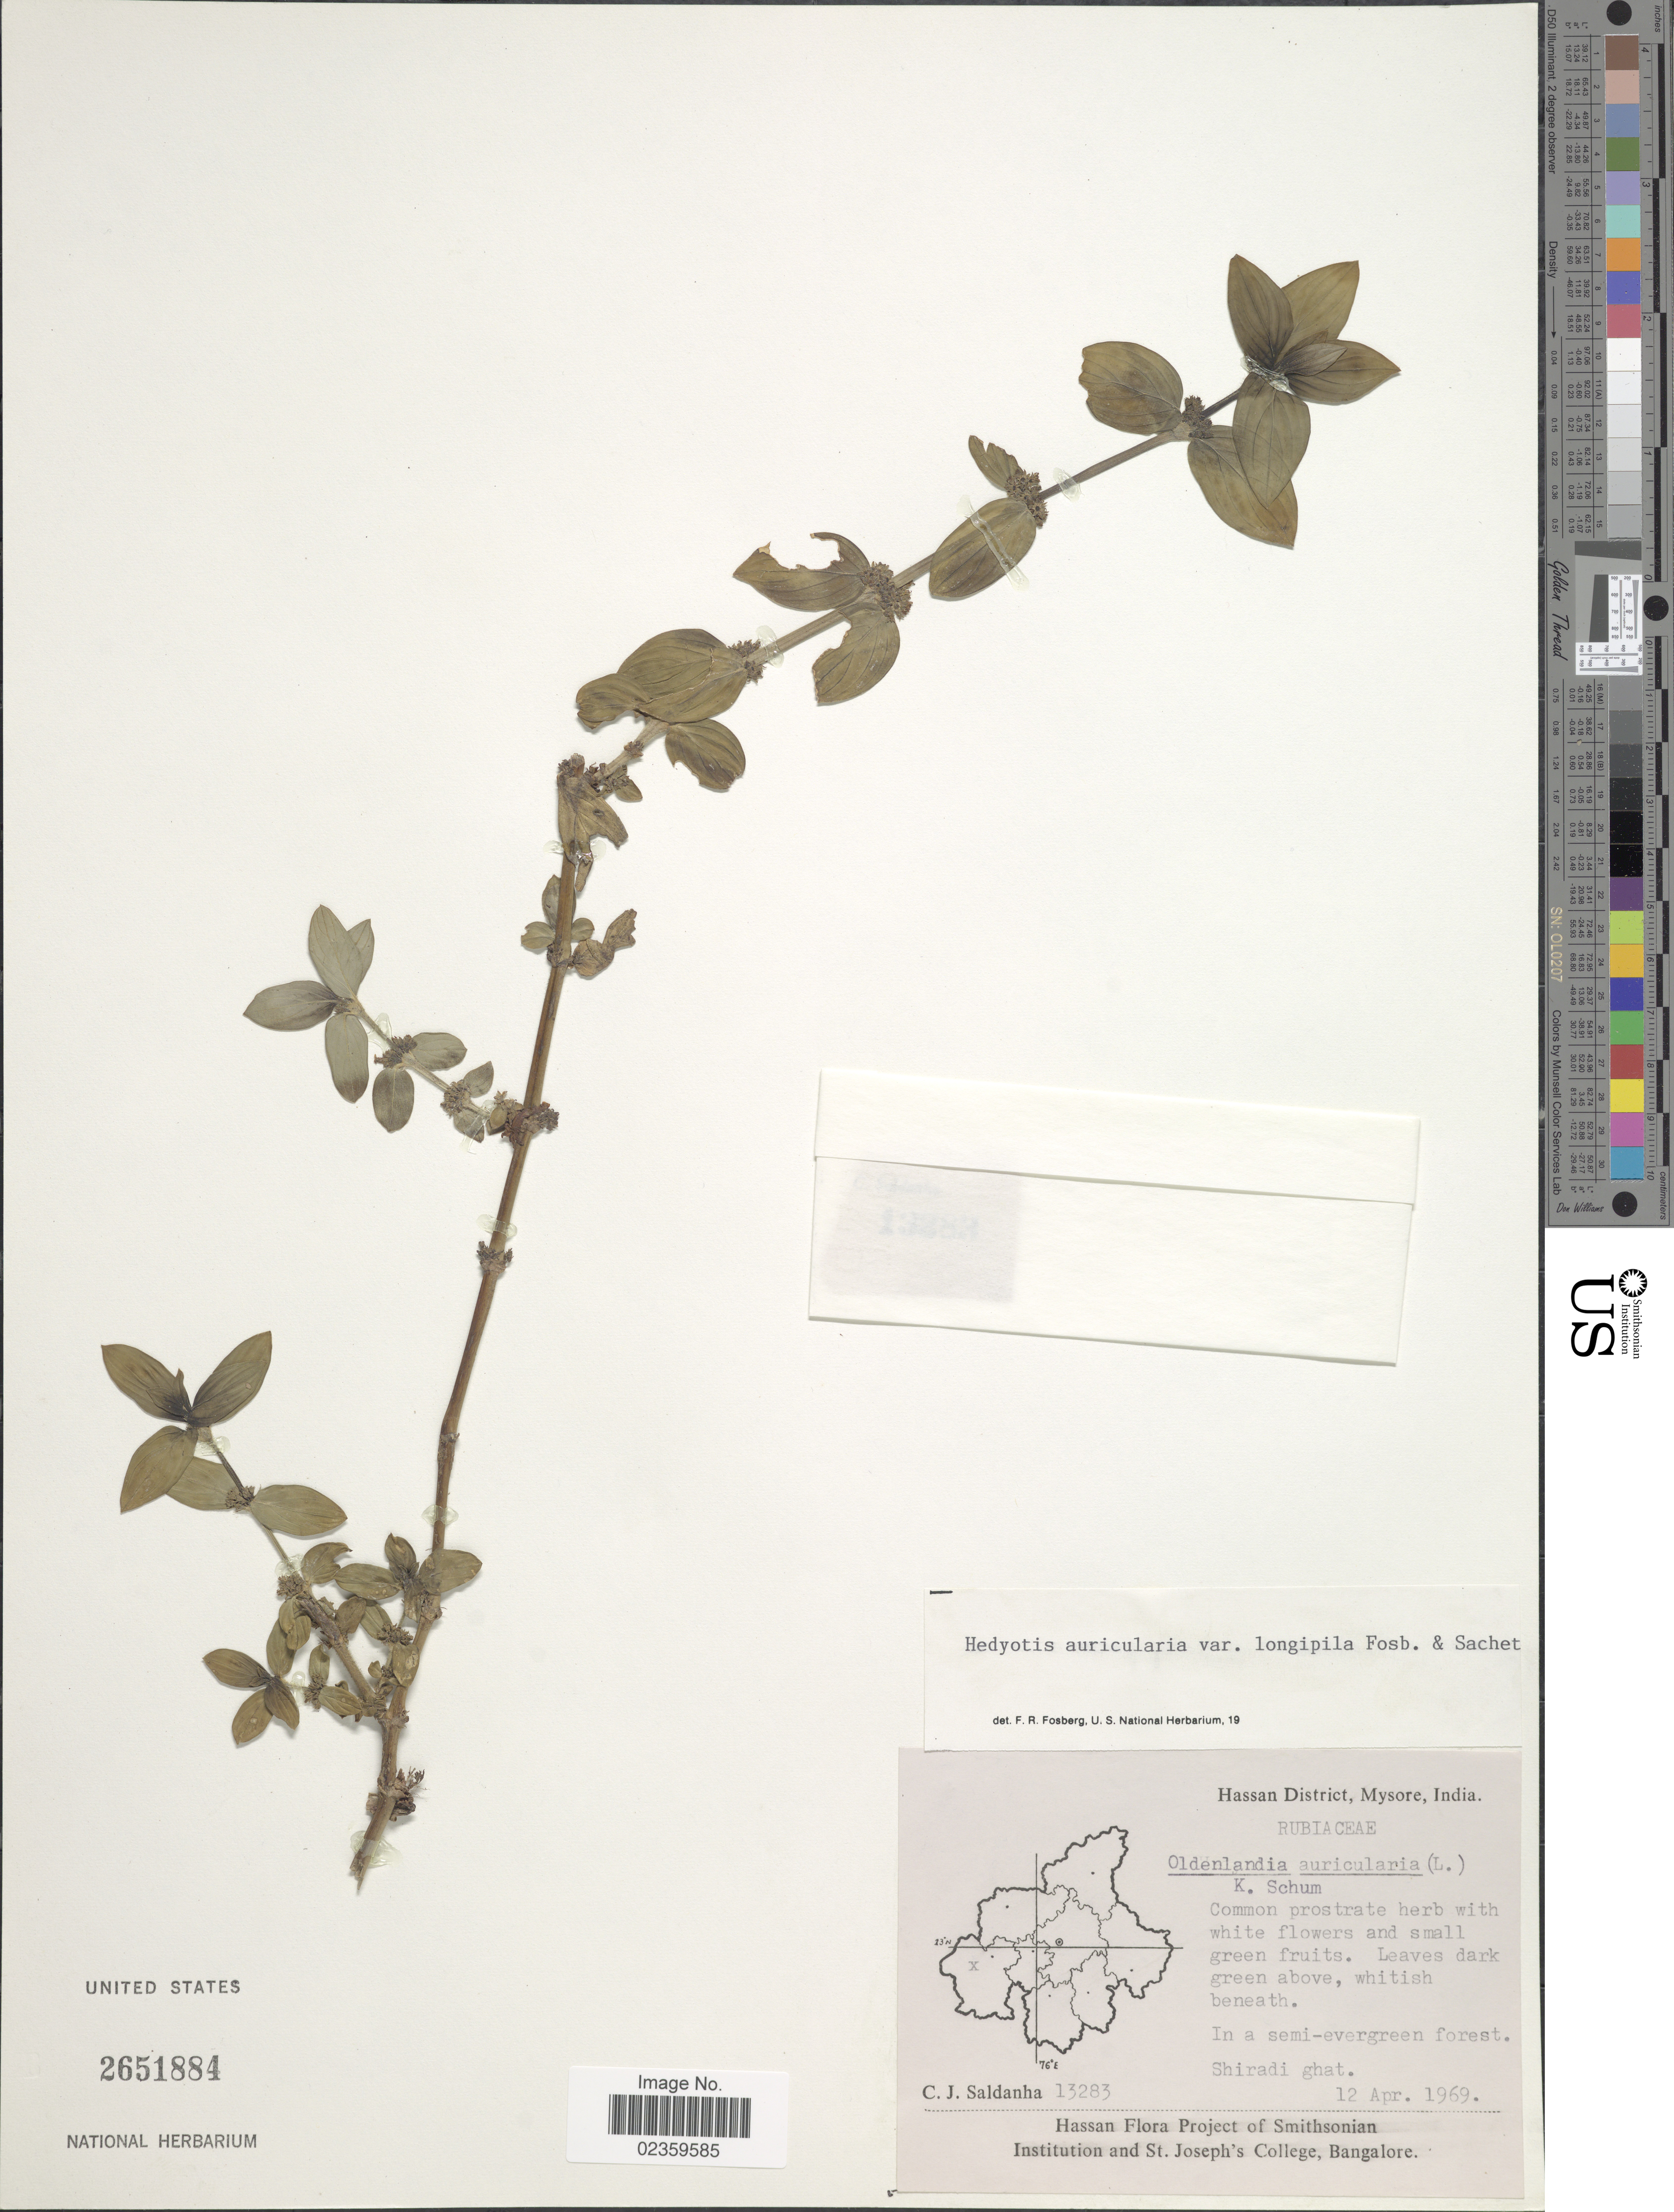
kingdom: Plantae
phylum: Tracheophyta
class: Magnoliopsida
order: Gentianales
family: Rubiaceae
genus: Exallage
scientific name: Exallage auricularia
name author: (L.) Bremek.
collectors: C. J. Saldanha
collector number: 13283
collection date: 1969-04-12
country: India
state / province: Karnataka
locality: Hassan District, Mysore, India. Shiradi ghat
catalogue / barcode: US 2651884